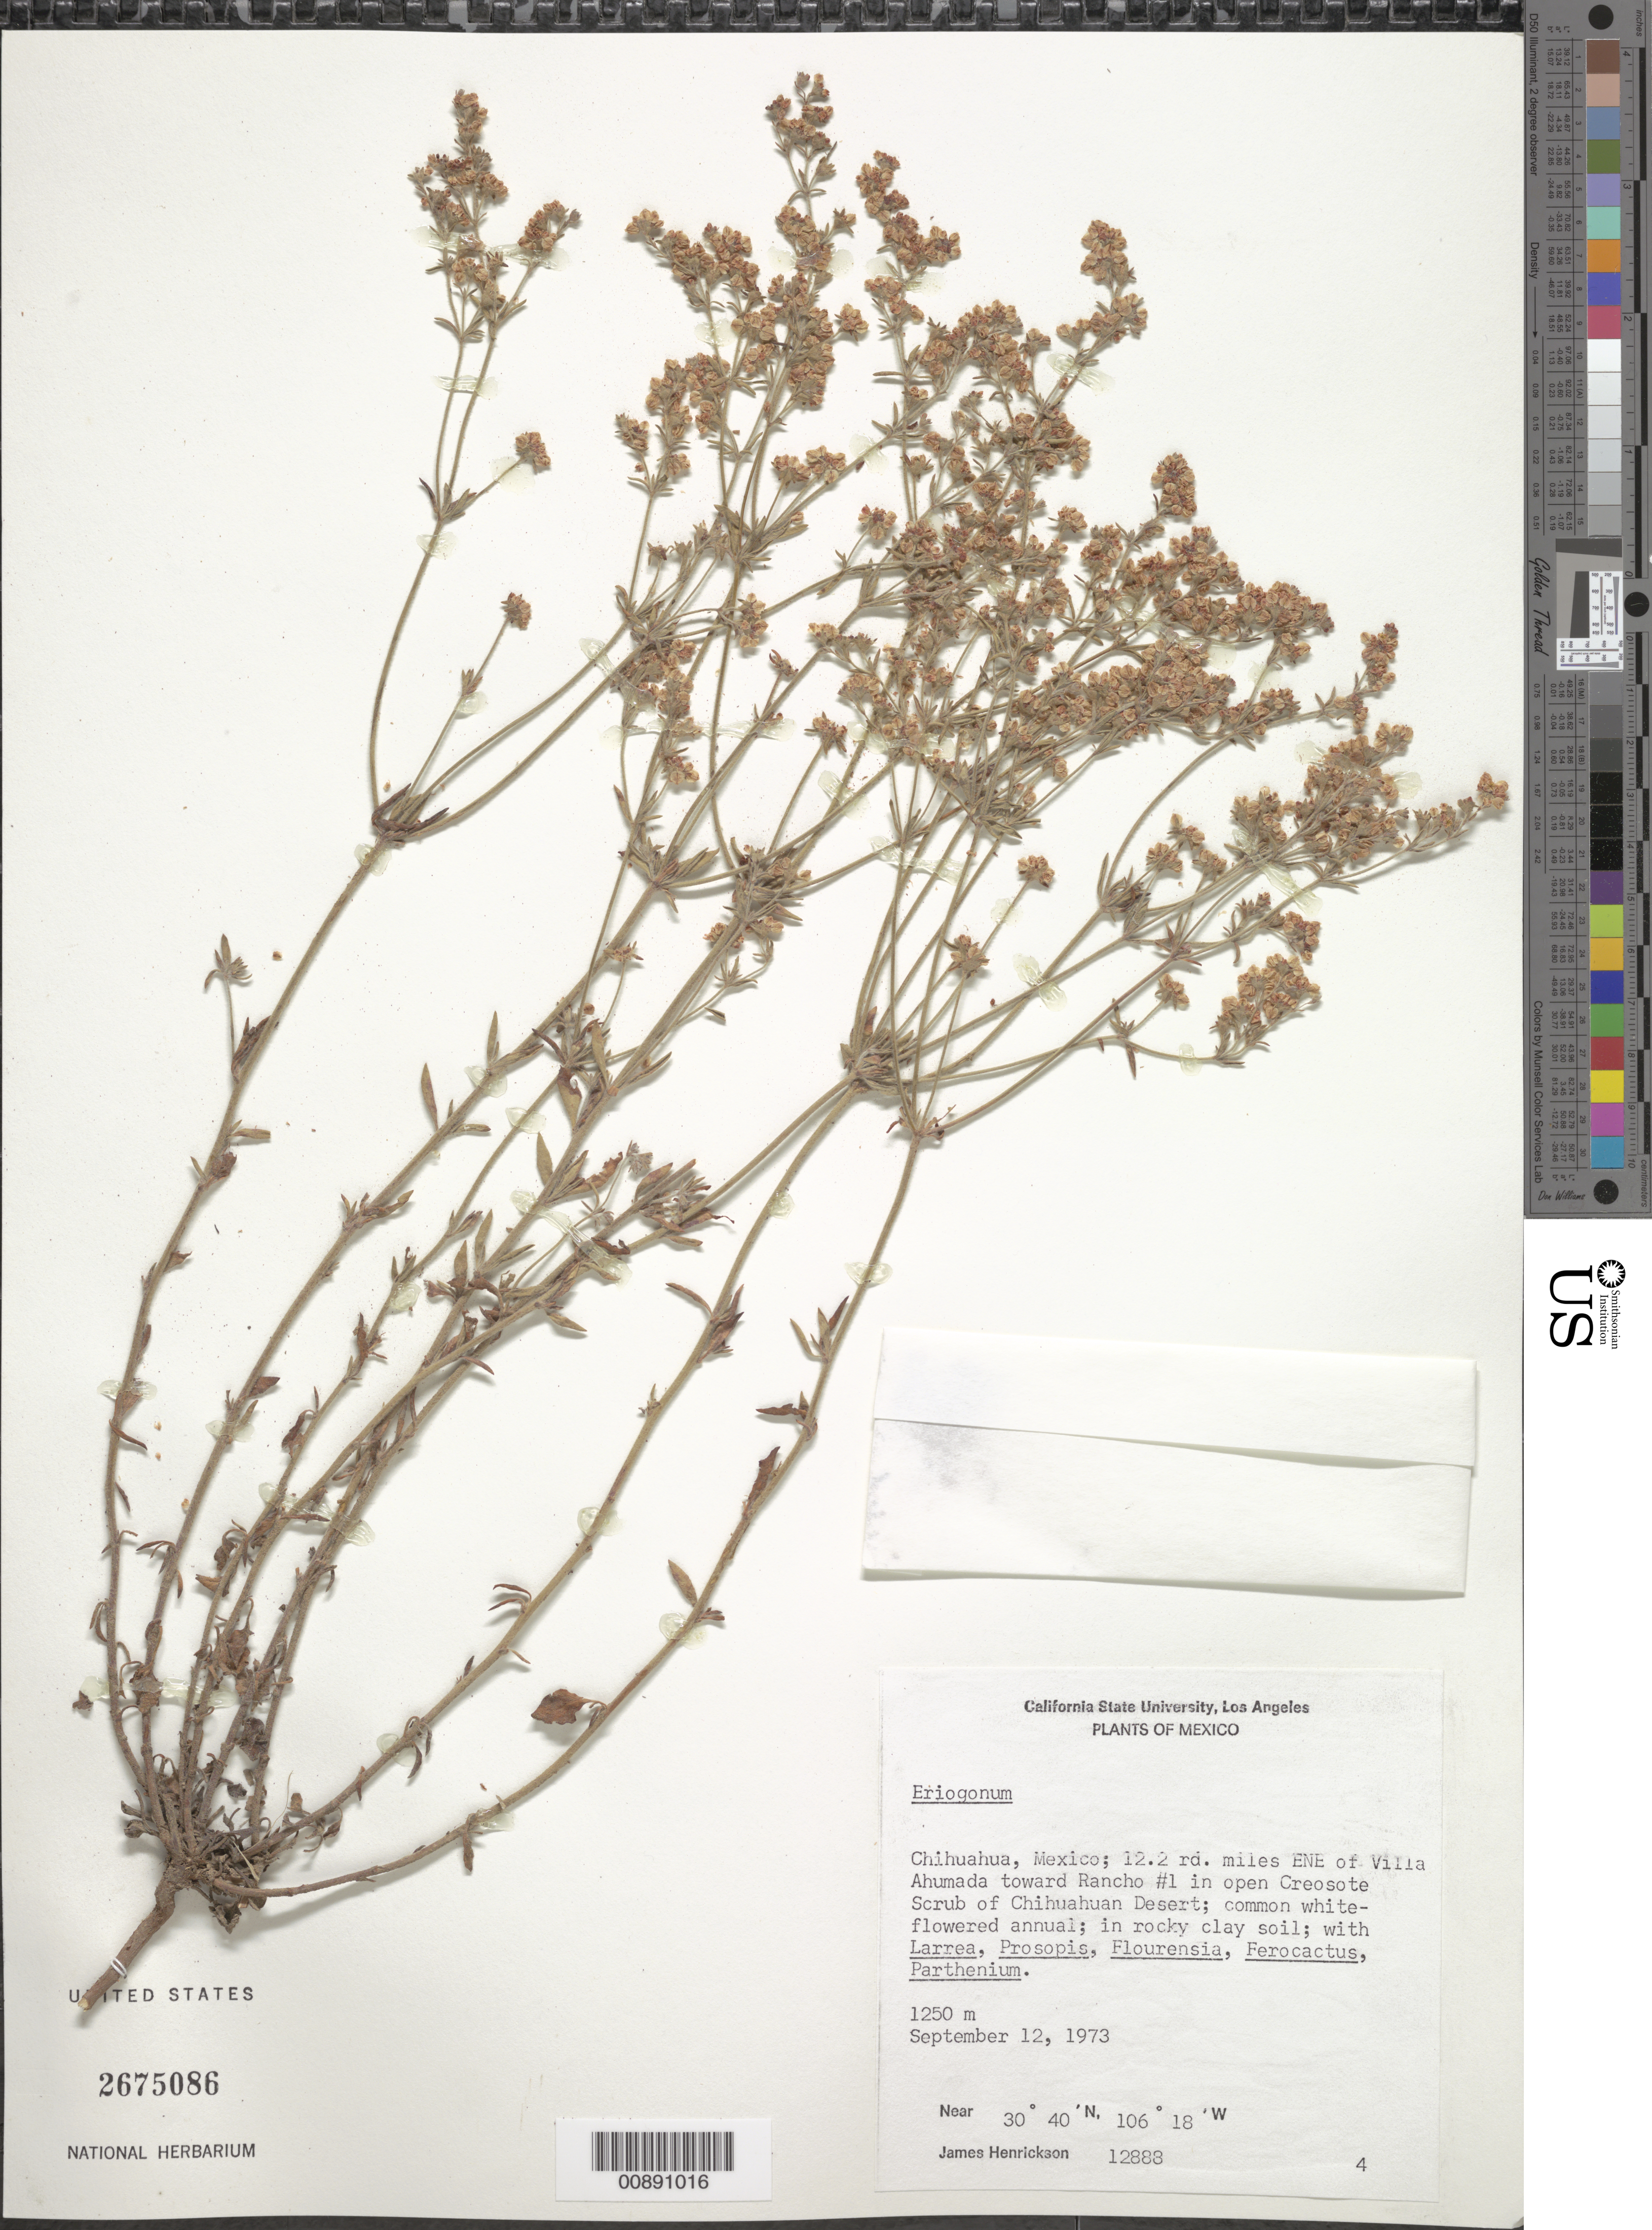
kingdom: Plantae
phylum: Tracheophyta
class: Magnoliopsida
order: Caryophyllales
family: Polygonaceae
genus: Eriogonum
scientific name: Eriogonum sp.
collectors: J. Henrickson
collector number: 12888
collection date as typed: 12 Sep 1973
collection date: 1973-09-12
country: Mexico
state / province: Chihuahua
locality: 12.2 rd. miles ENE of Villa Ahumada toward Rancho #1. Chihuahua.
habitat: In open Creosote Scrub of Chihuahuan Desert; in rocky clay soil; with Larrea, Prosopis, Flourensia, Ferocactus, Parthenium.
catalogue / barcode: US 2675086